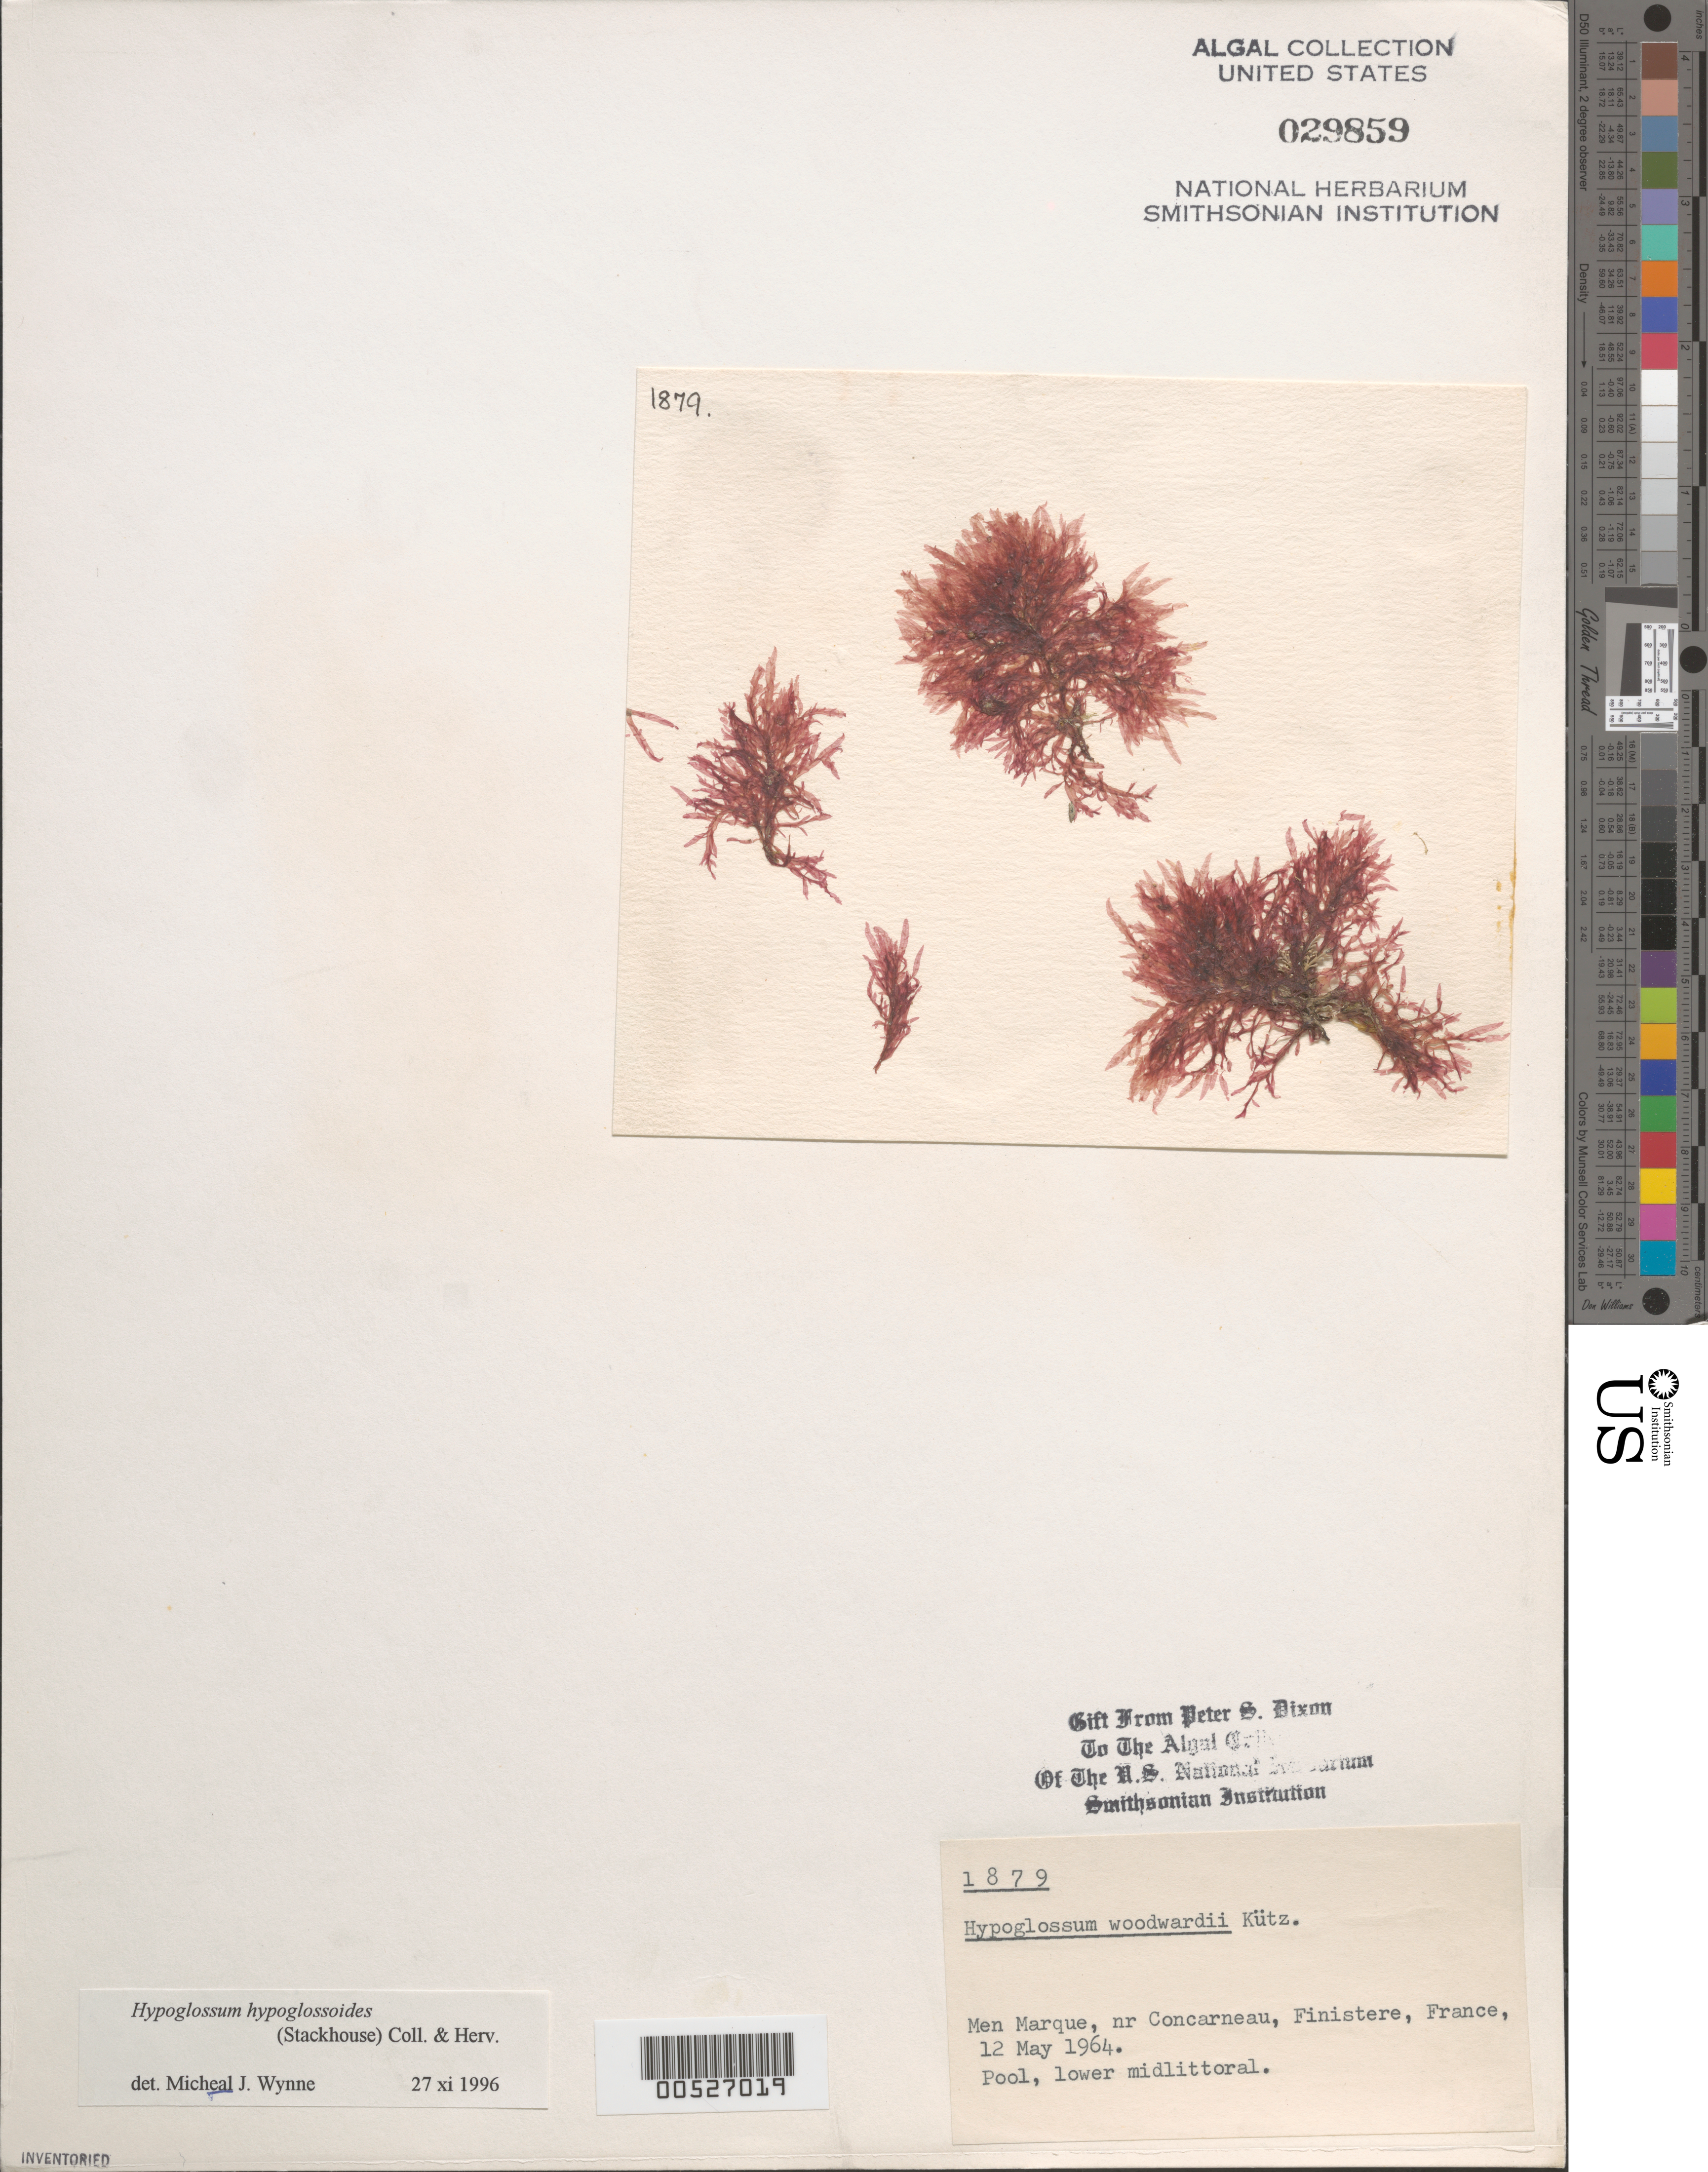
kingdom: Plantae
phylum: Rhodophyta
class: Florideophyceae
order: Ceramiales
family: Delesseriaceae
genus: Hypoglossum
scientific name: Hypoglossum hypoglossoides (Harv.) Womersley & Shepley, nom. illeg.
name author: (Harv.) Womersley & Shepley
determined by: Wynne, M. J.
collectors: P. S. Dixon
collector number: PSD 1879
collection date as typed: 12 May 1964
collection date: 1964-05-12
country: France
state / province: Bretagne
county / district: Finistère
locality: Men marque, near concarneau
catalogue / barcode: US 29859